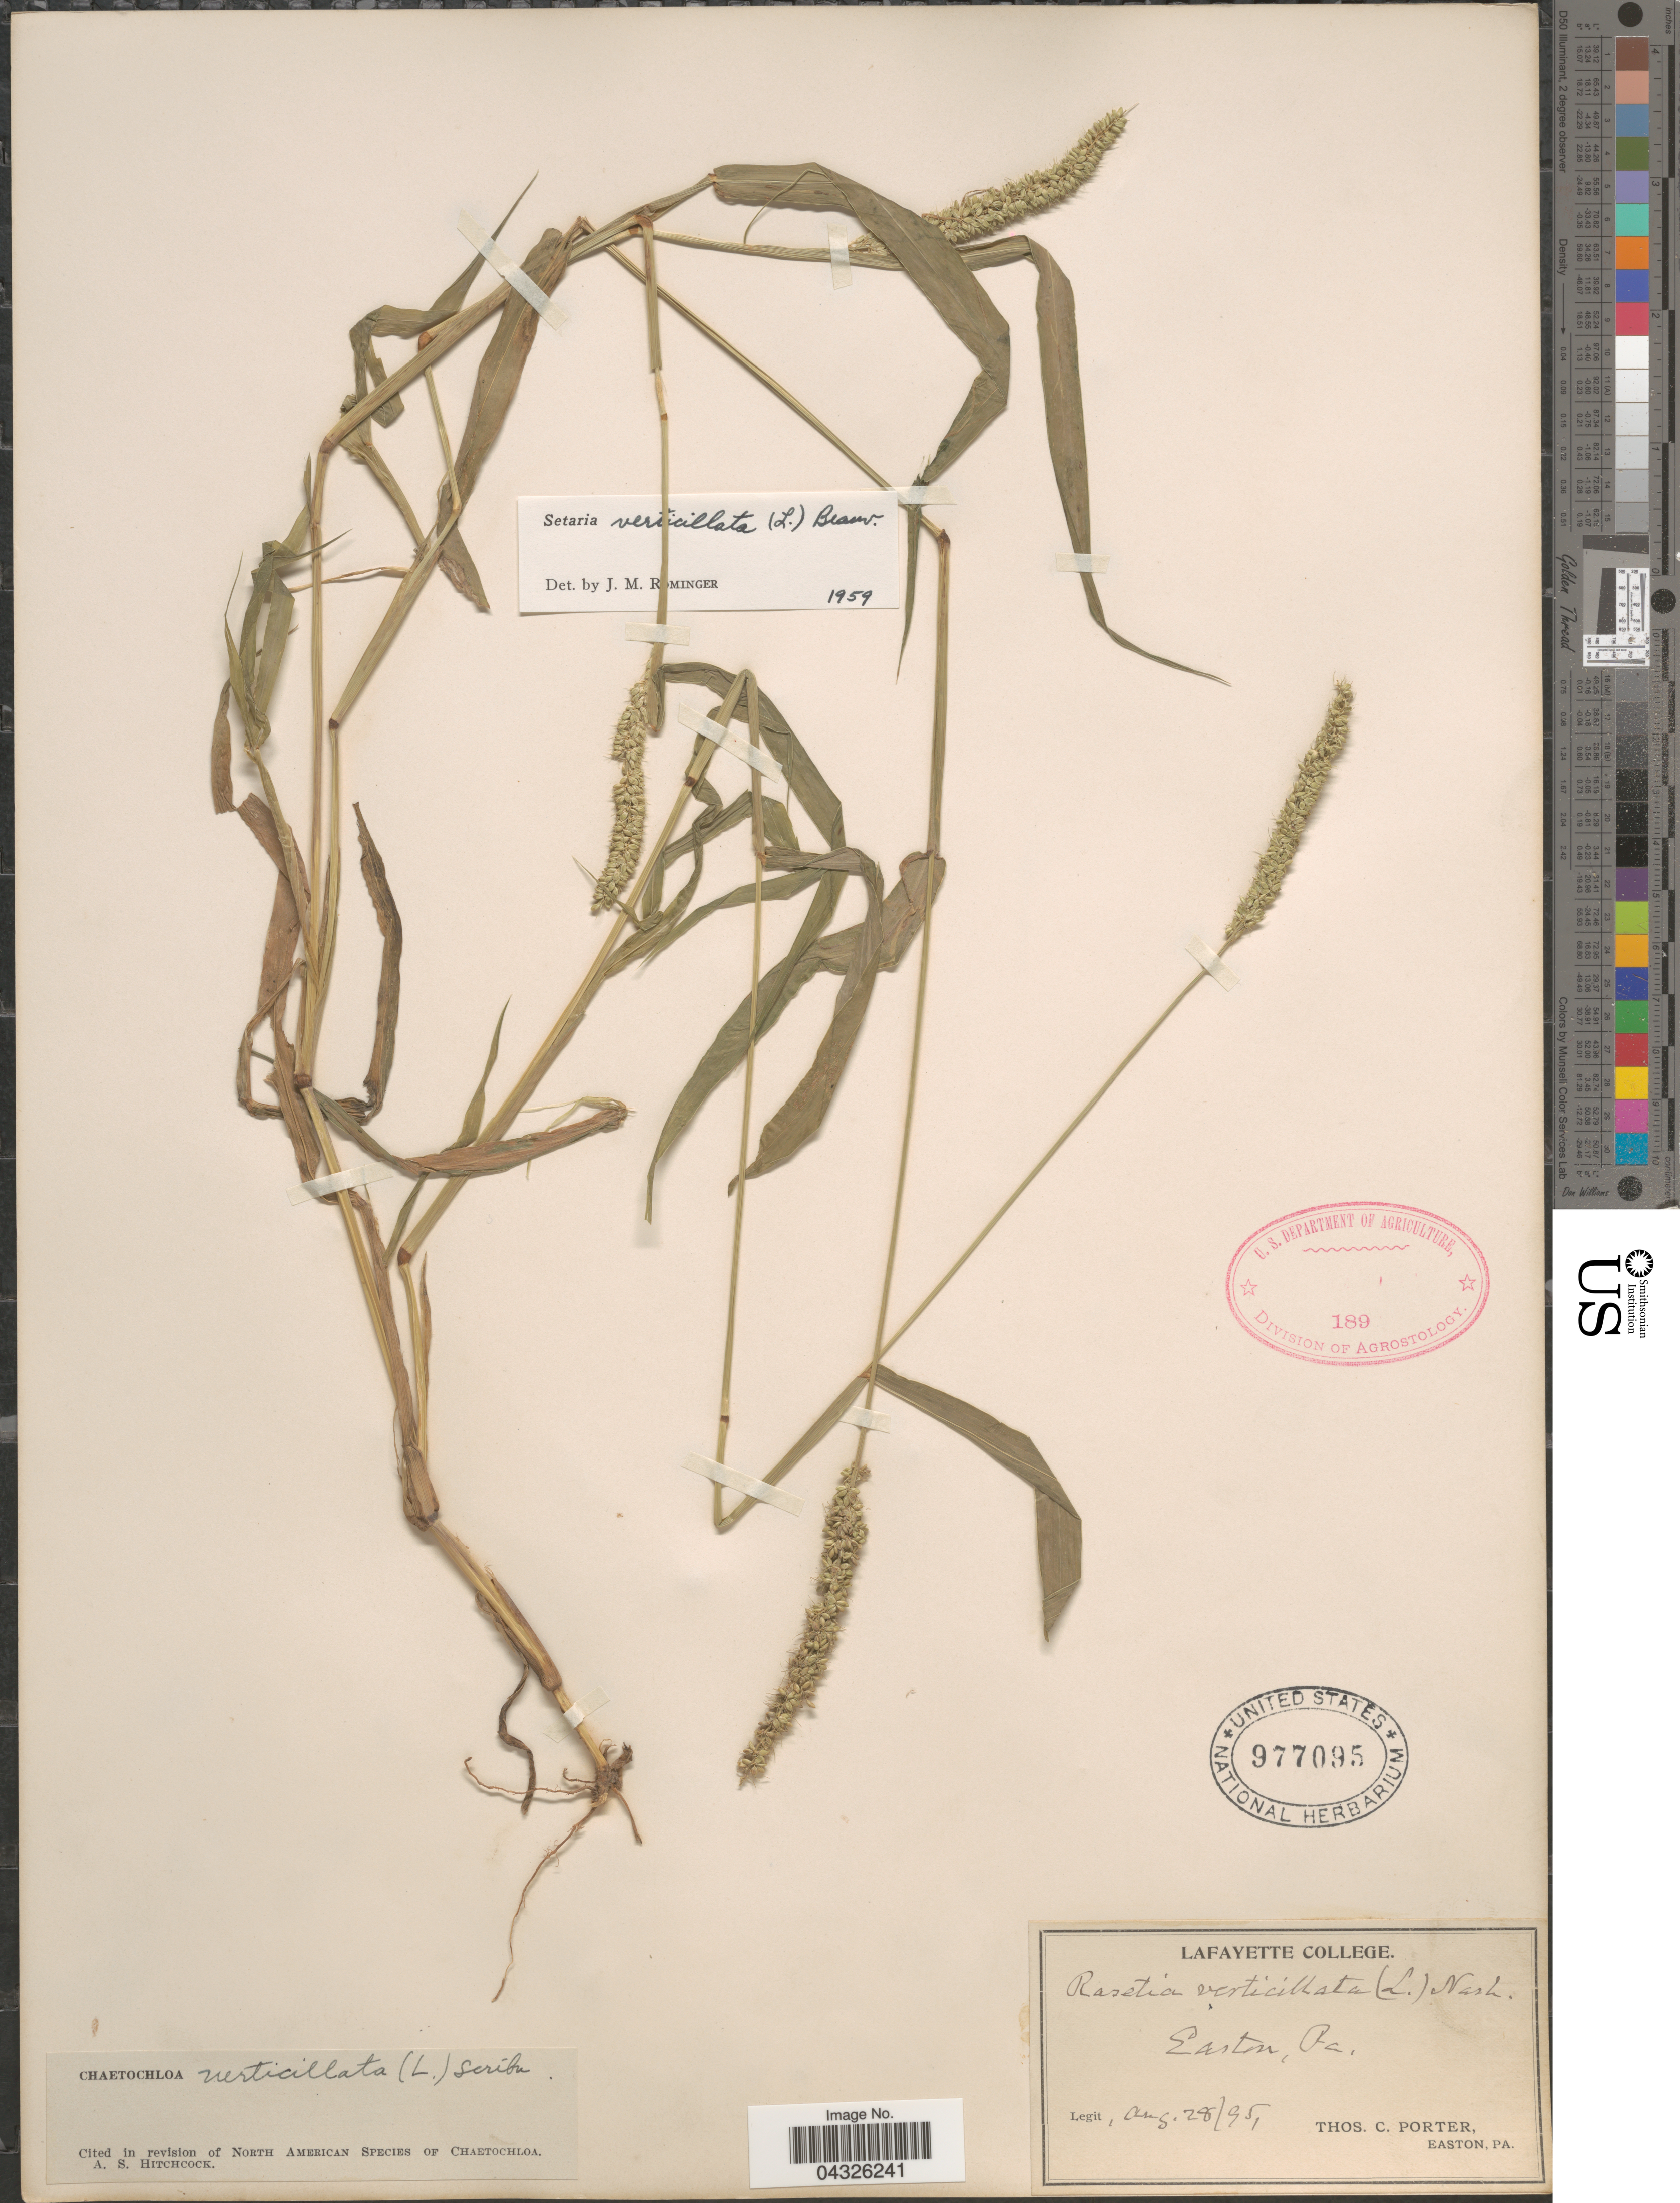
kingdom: Plantae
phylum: Tracheophyta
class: Liliopsida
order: Poales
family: Poaceae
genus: Setaria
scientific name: Setaria verticillata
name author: (L.) P. Beauv.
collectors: T. Porter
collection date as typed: Transcribed d/m/y: 28/8/95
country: United States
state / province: Pennsylvania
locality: Easton.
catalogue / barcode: US 977095